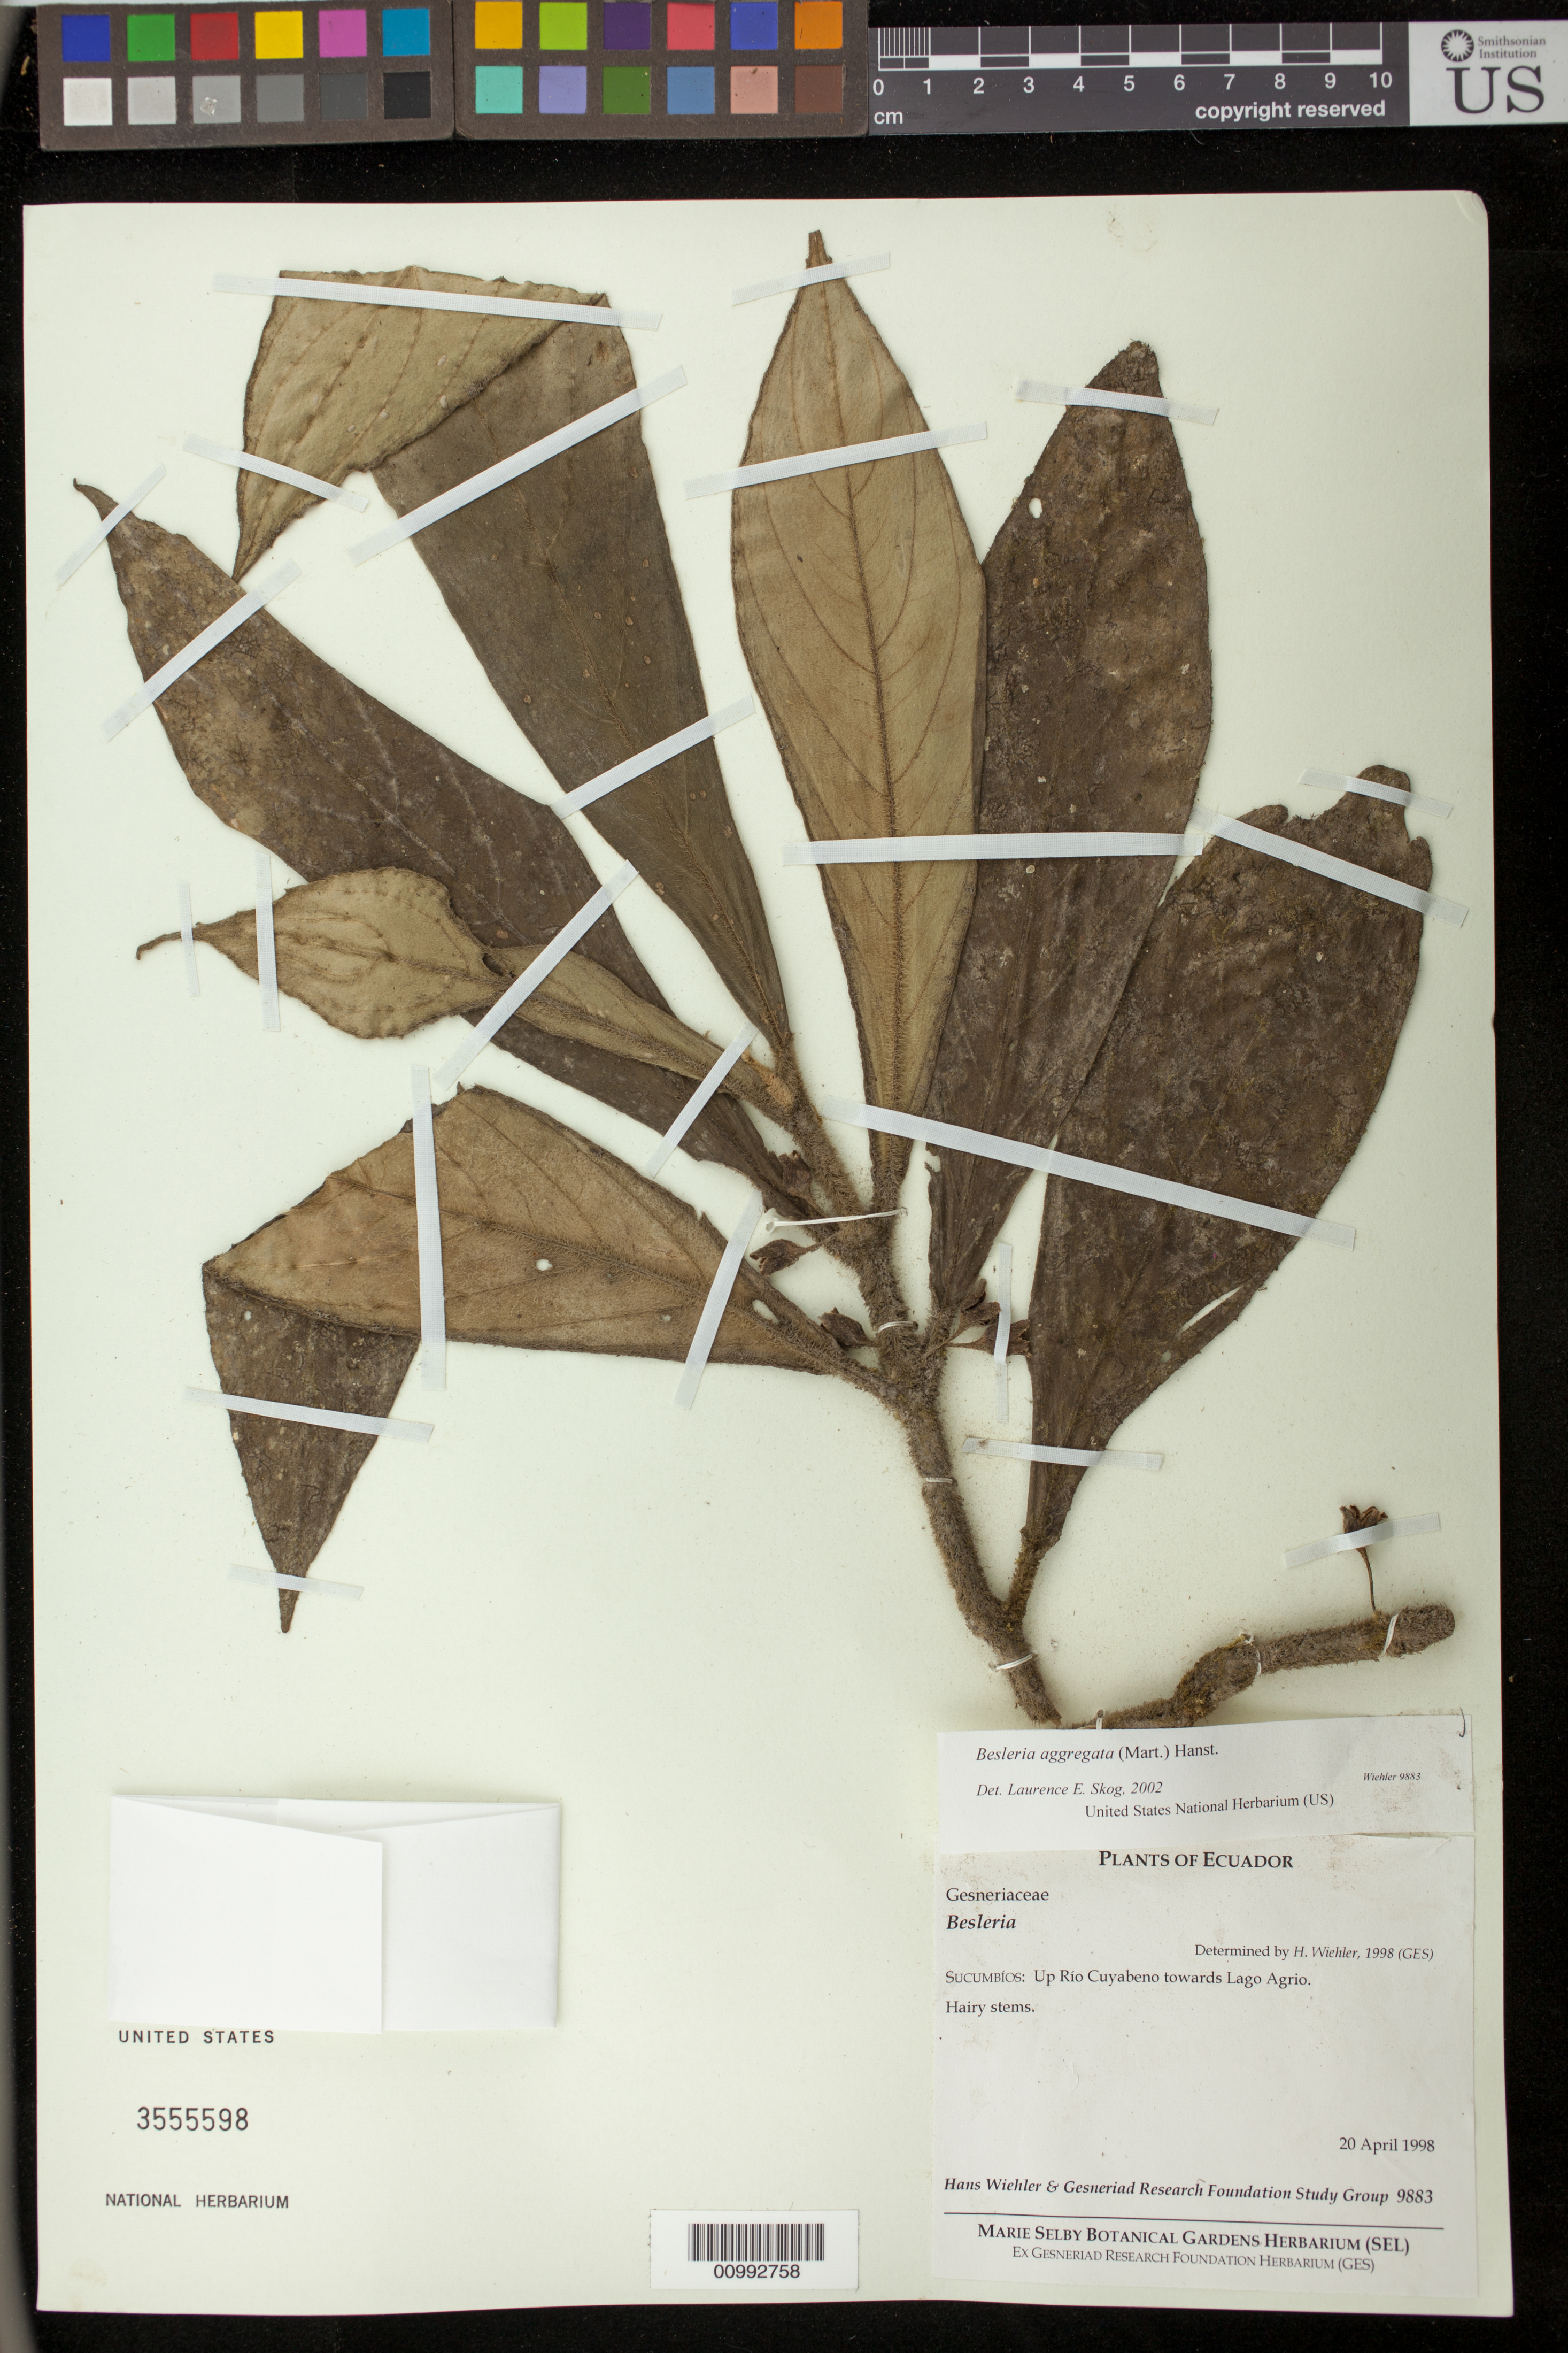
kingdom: Plantae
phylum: Tracheophyta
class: Magnoliopsida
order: Lamiales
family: Gesneriaceae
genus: Besleria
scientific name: Besleria aggregata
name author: (Mart.) Hanst.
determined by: Skog, Laurence E.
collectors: H. J. Wiehler & GRF Study Group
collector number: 9883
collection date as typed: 20 Apr 1998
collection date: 1998-04-20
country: Ecuador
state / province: Sucumbíos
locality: Sucumbíos: up Rio Cuyabeno towards Lago Agrio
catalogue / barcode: US 3555598